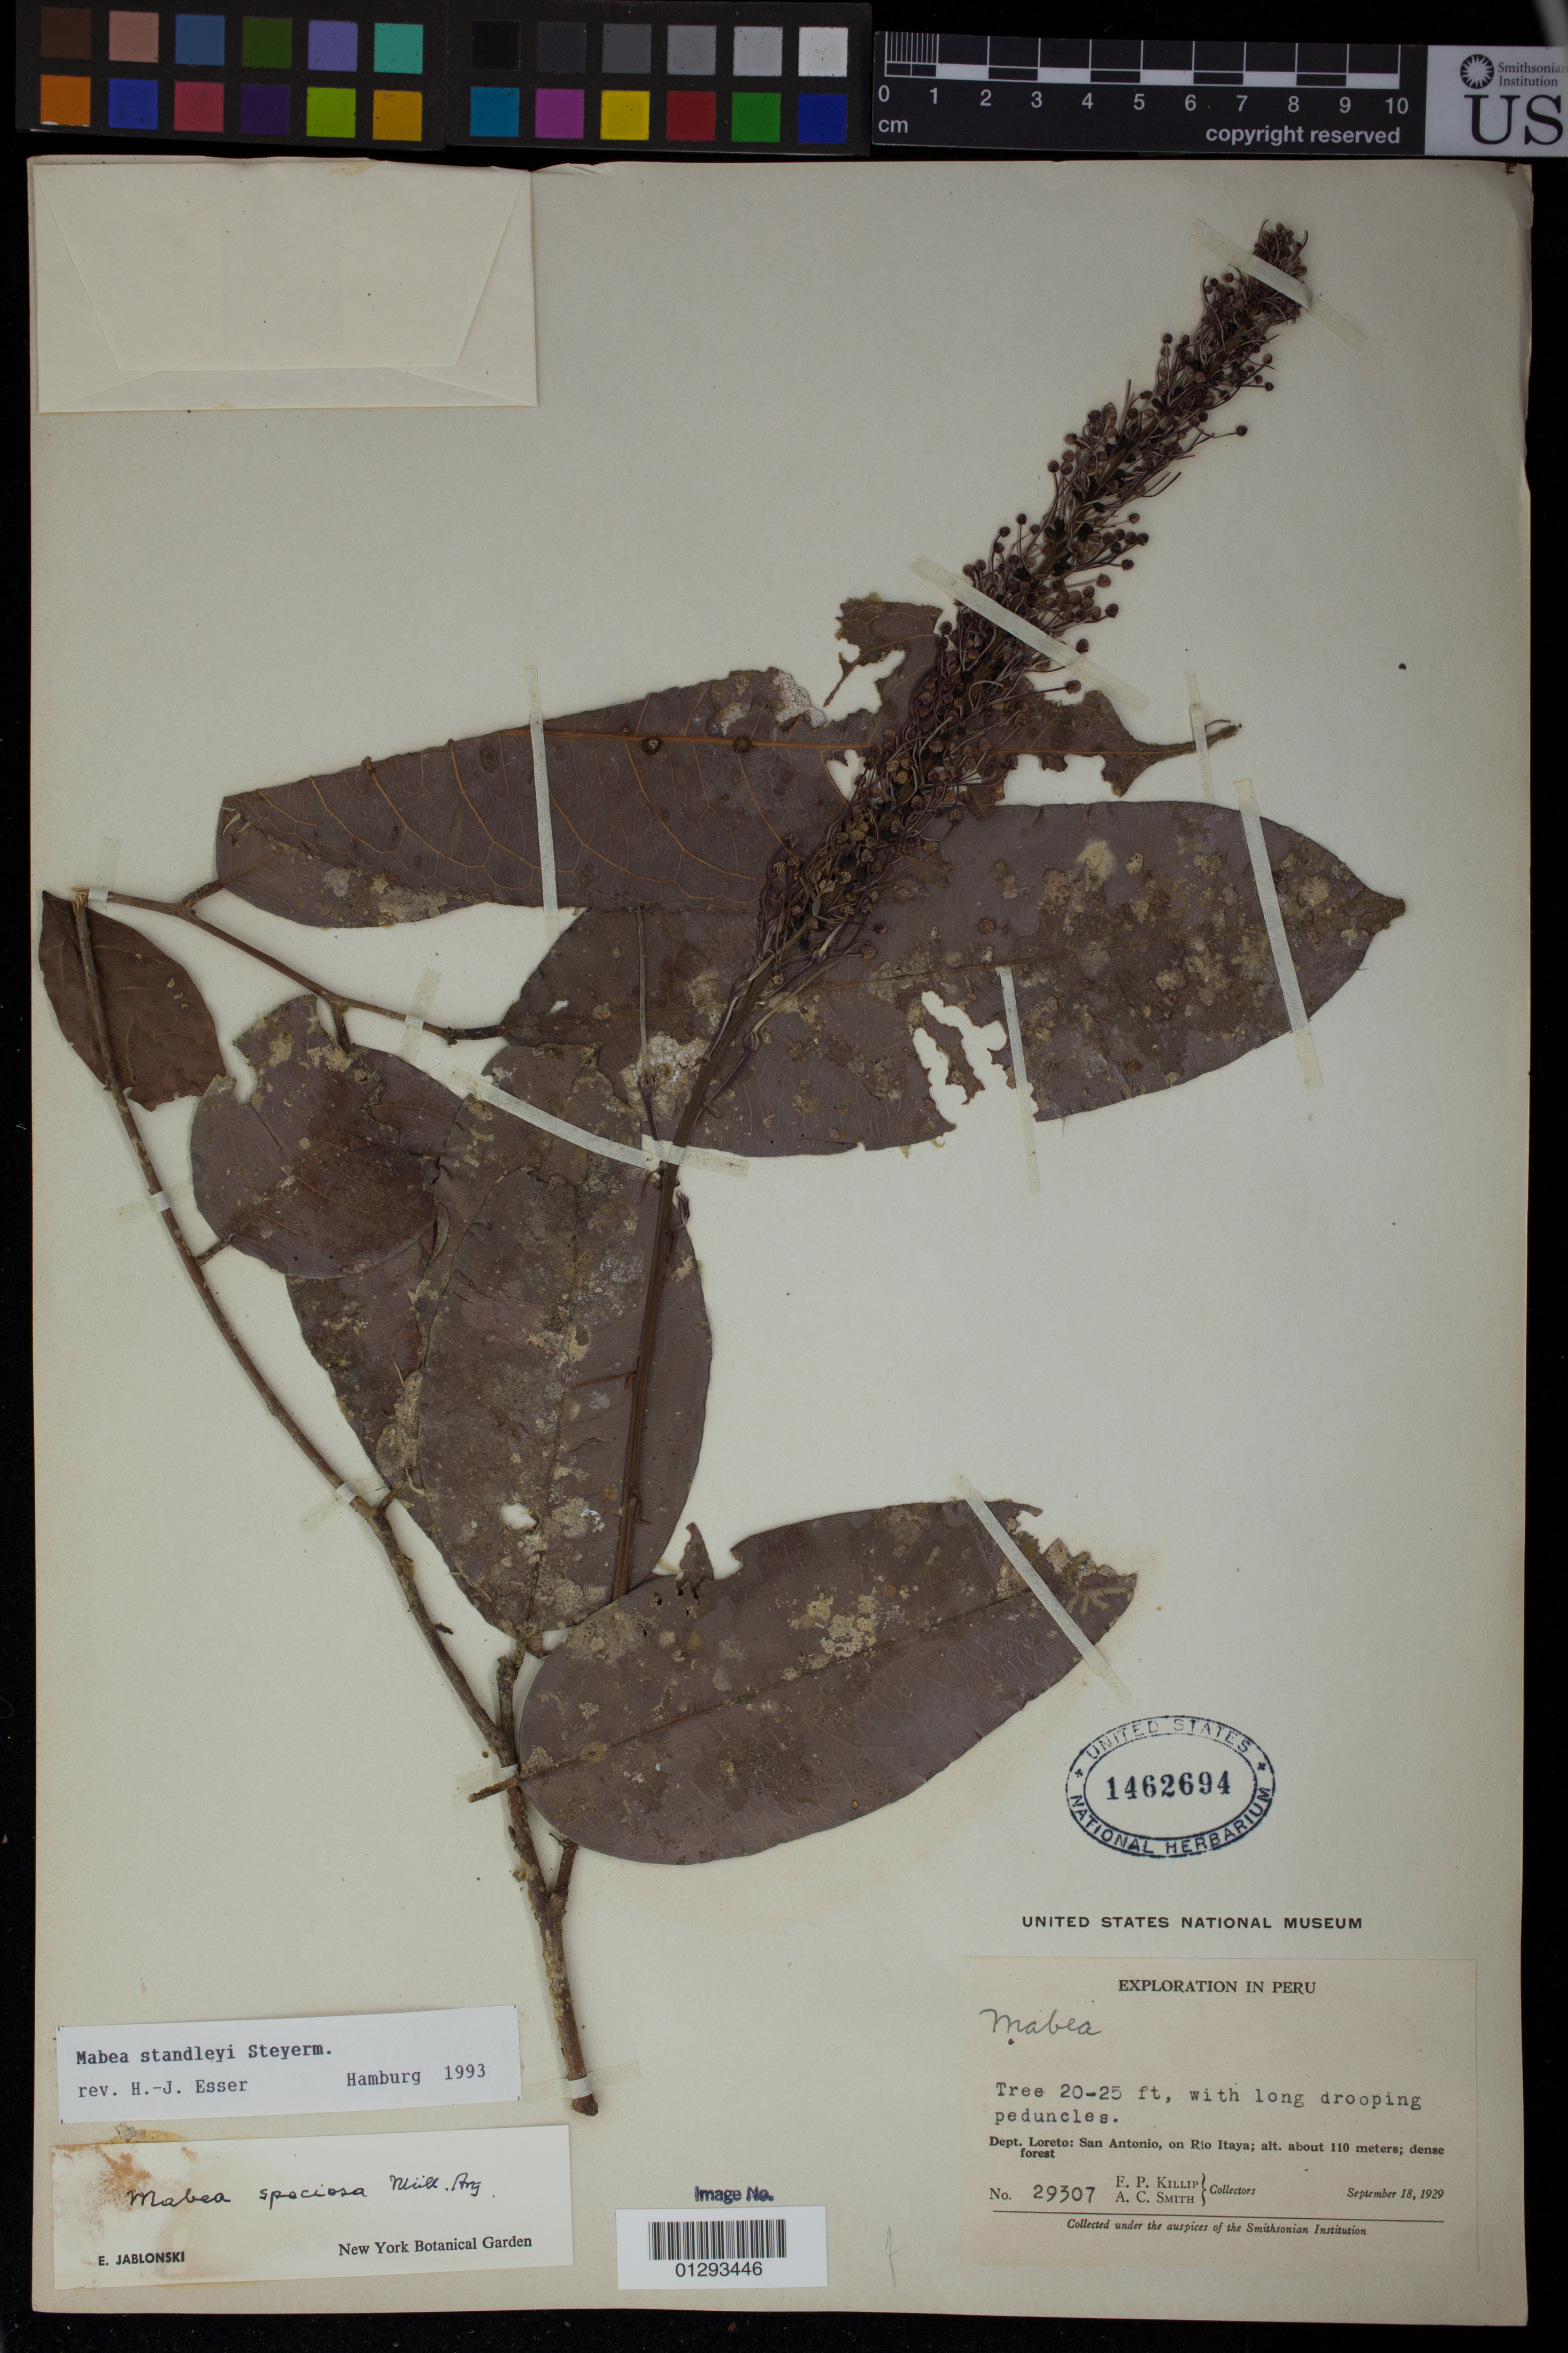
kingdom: Plantae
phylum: Tracheophyta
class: Magnoliopsida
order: Malpighiales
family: Euphorbiaceae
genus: Mabea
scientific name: Mabea standleyi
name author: Steyerm.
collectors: E. P. Killip & A. C. Smith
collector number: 29307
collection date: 1929-09-18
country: Peru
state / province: Loreto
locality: San Antonio, on Rio Itaya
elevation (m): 110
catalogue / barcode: US 1462694